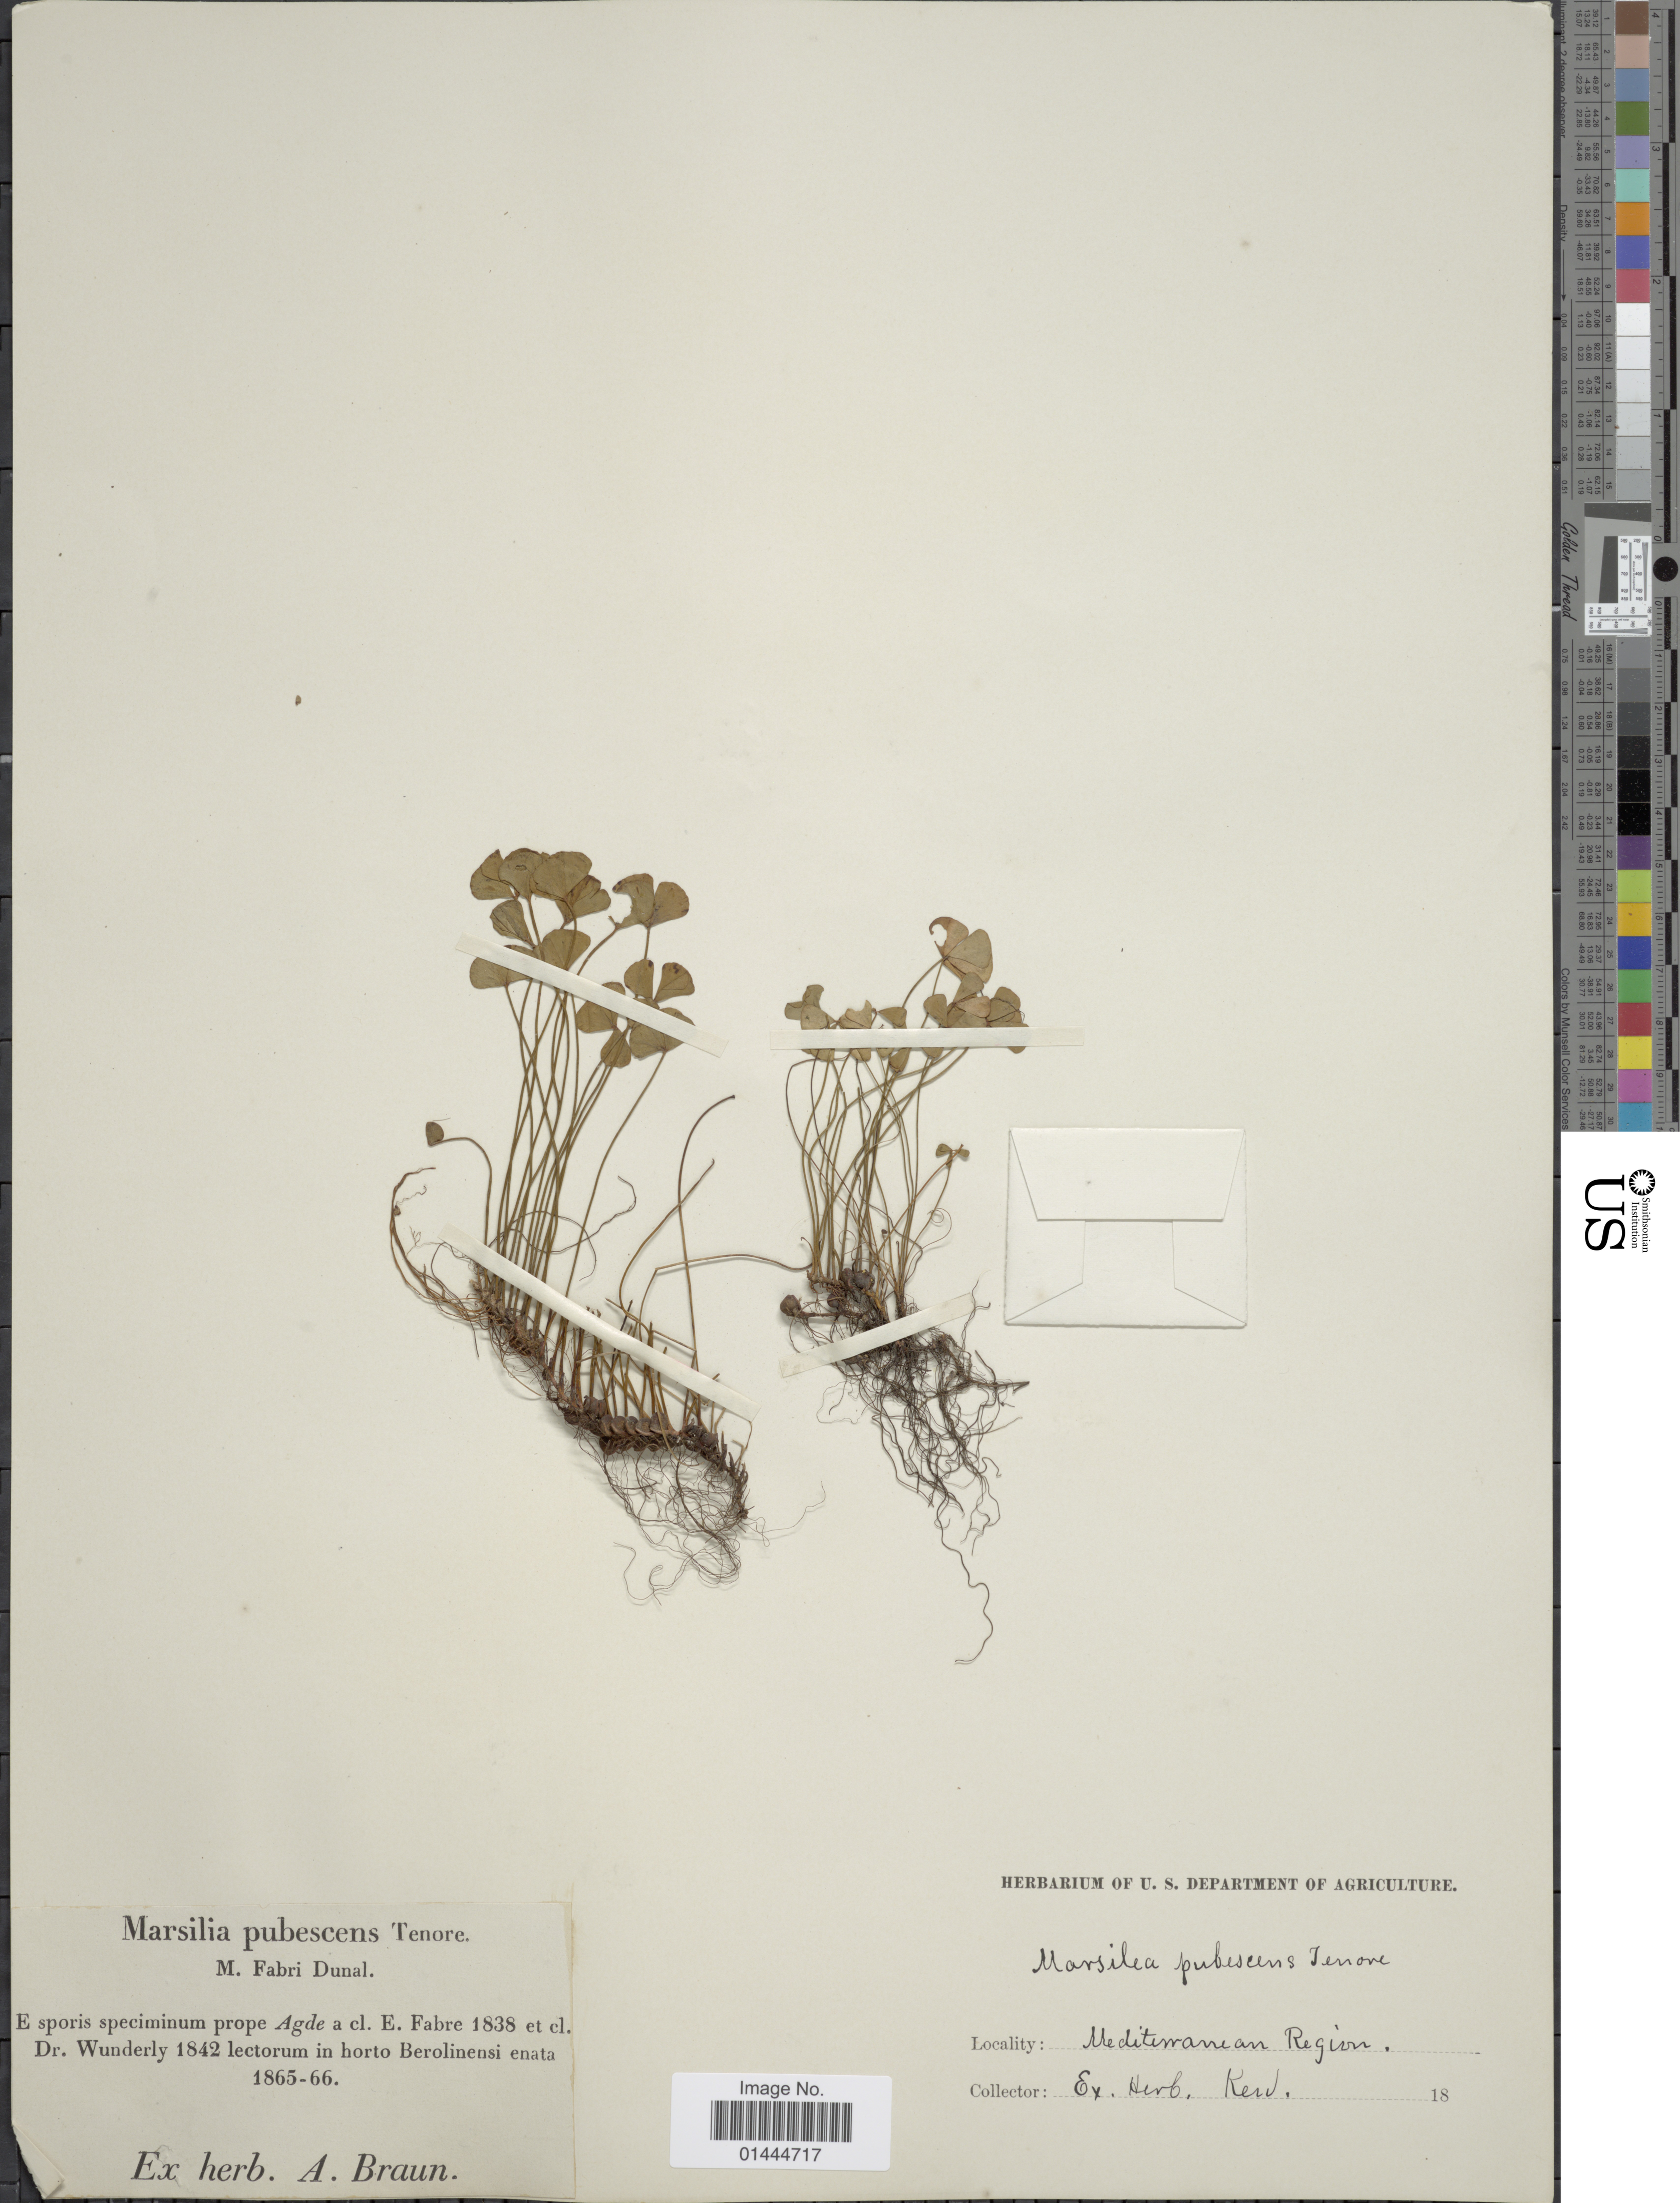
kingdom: Plantae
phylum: Tracheophyta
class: Polypodiopsida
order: Salviniales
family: Marsileaceae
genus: Marsilea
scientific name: Marsilea pubescens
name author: Ten.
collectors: M. F. Dunal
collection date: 1865/1866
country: France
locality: Mediterranean Region, lectorum in horto Berolinensi enata.